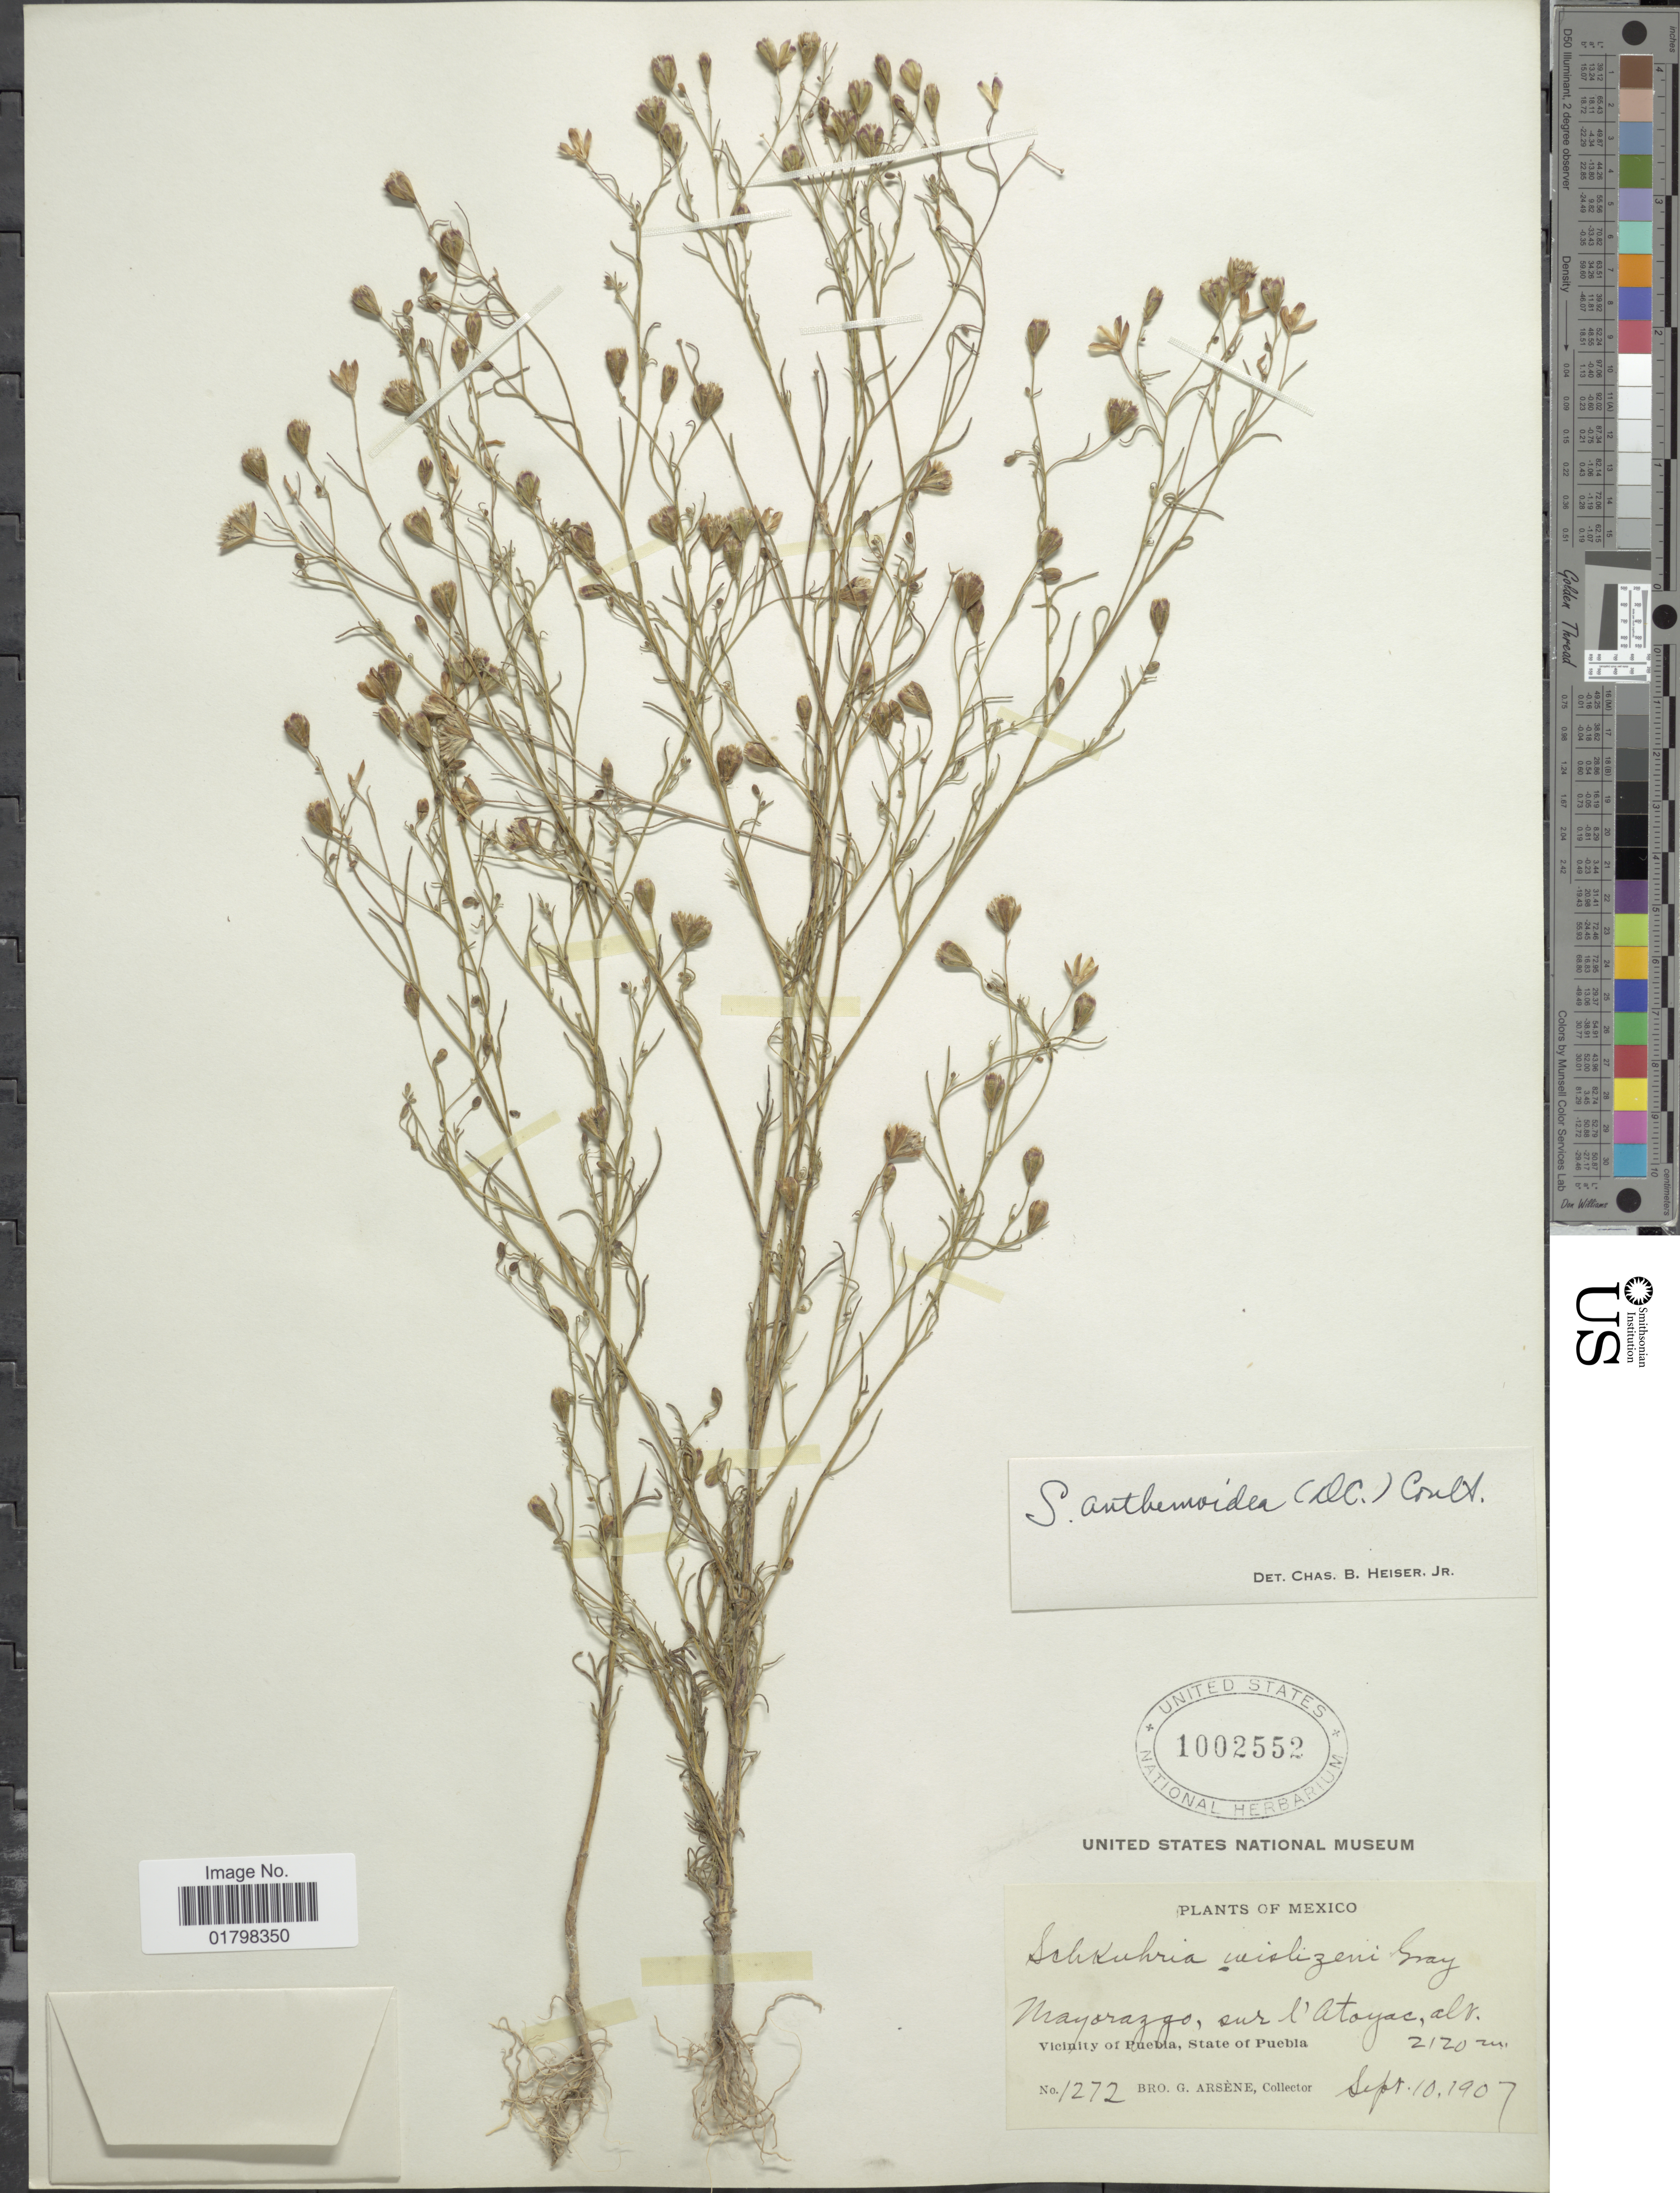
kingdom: Plantae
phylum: Tracheophyta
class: Magnoliopsida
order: Asterales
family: Asteraceae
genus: Schkuhria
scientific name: Schkuhria wislizeni var. frustrata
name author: S.F. Blake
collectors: Bro. G. Arsène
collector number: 1272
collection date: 1907-09-10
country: Mexico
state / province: Puebla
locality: Mayorazgo, sur l' Atoyac, vicinity of Puebla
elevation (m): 2120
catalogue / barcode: US 1002552